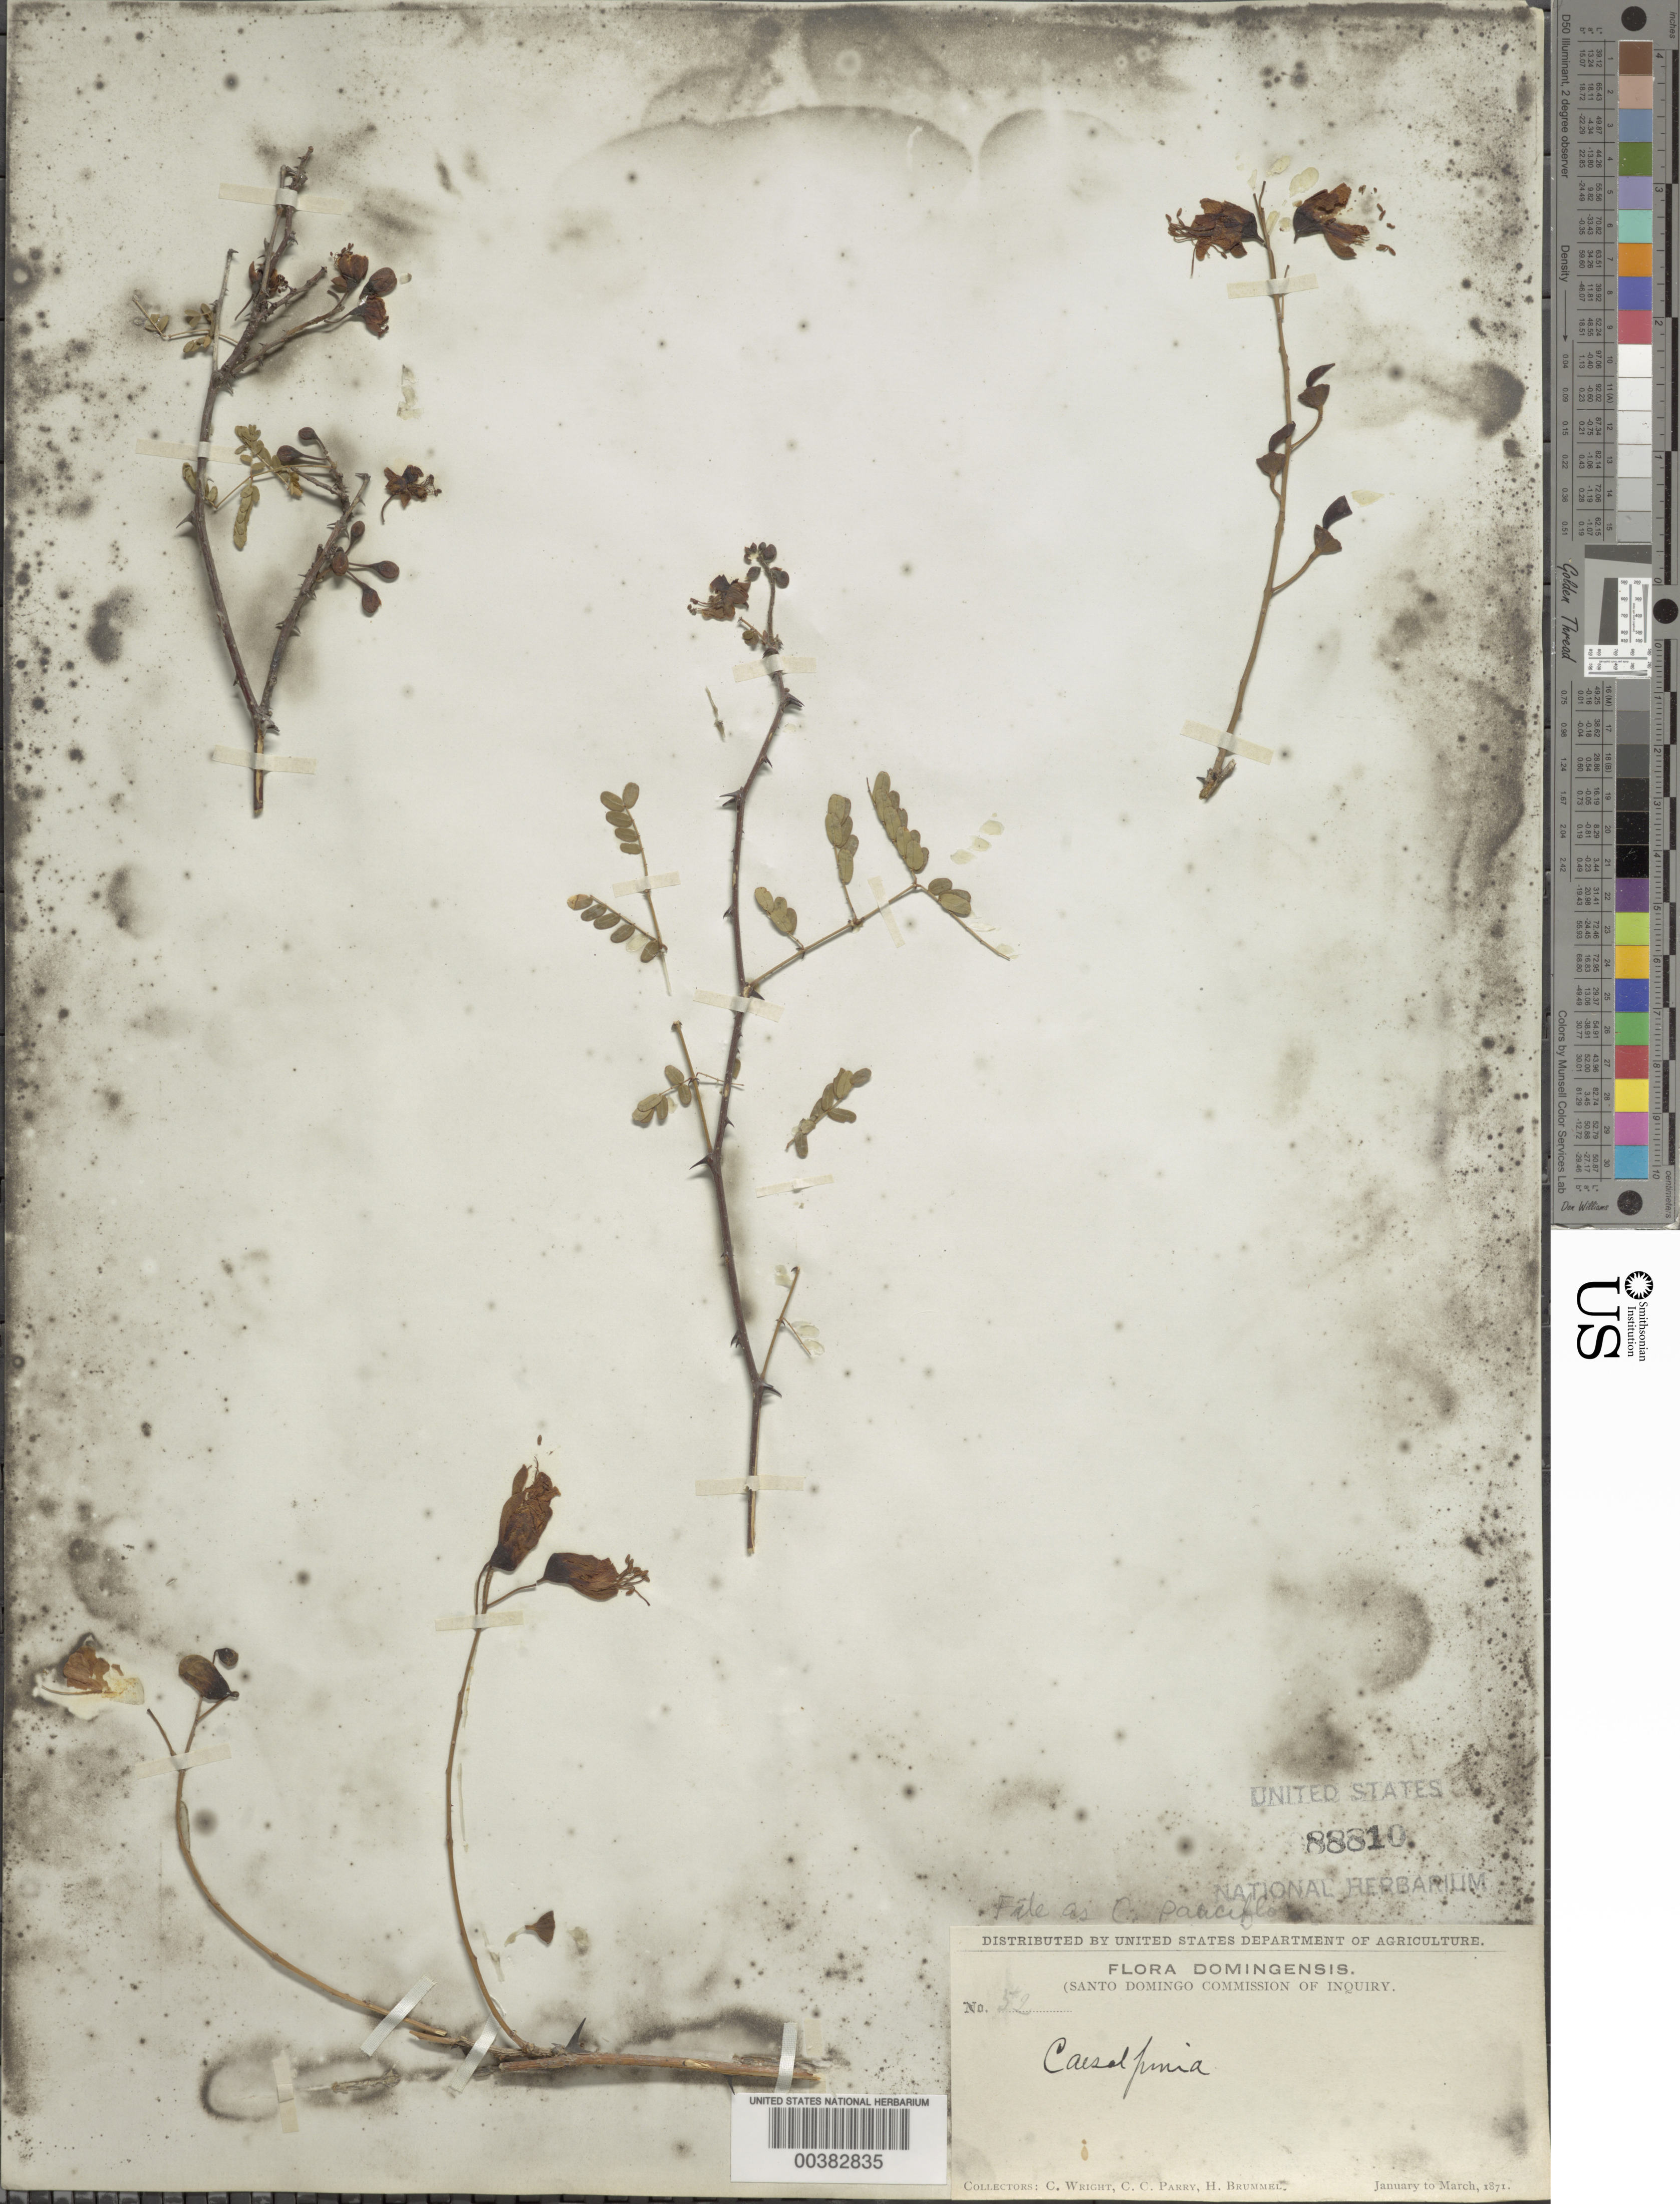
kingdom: Plantae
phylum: Tracheophyta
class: Magnoliopsida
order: Fabales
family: Fabaceae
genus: Denisophytum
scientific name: Denisophytum pauciflorum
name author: (Griseb.) Gagnon & G.P. Lewis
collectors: C. Wright, C. C. Parry & H. Brummel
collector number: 52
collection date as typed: Jan 1871 to -- Mar 1871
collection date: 1871-01/1871-03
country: Dominican Republic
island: Hispaniola Island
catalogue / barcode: US 88810